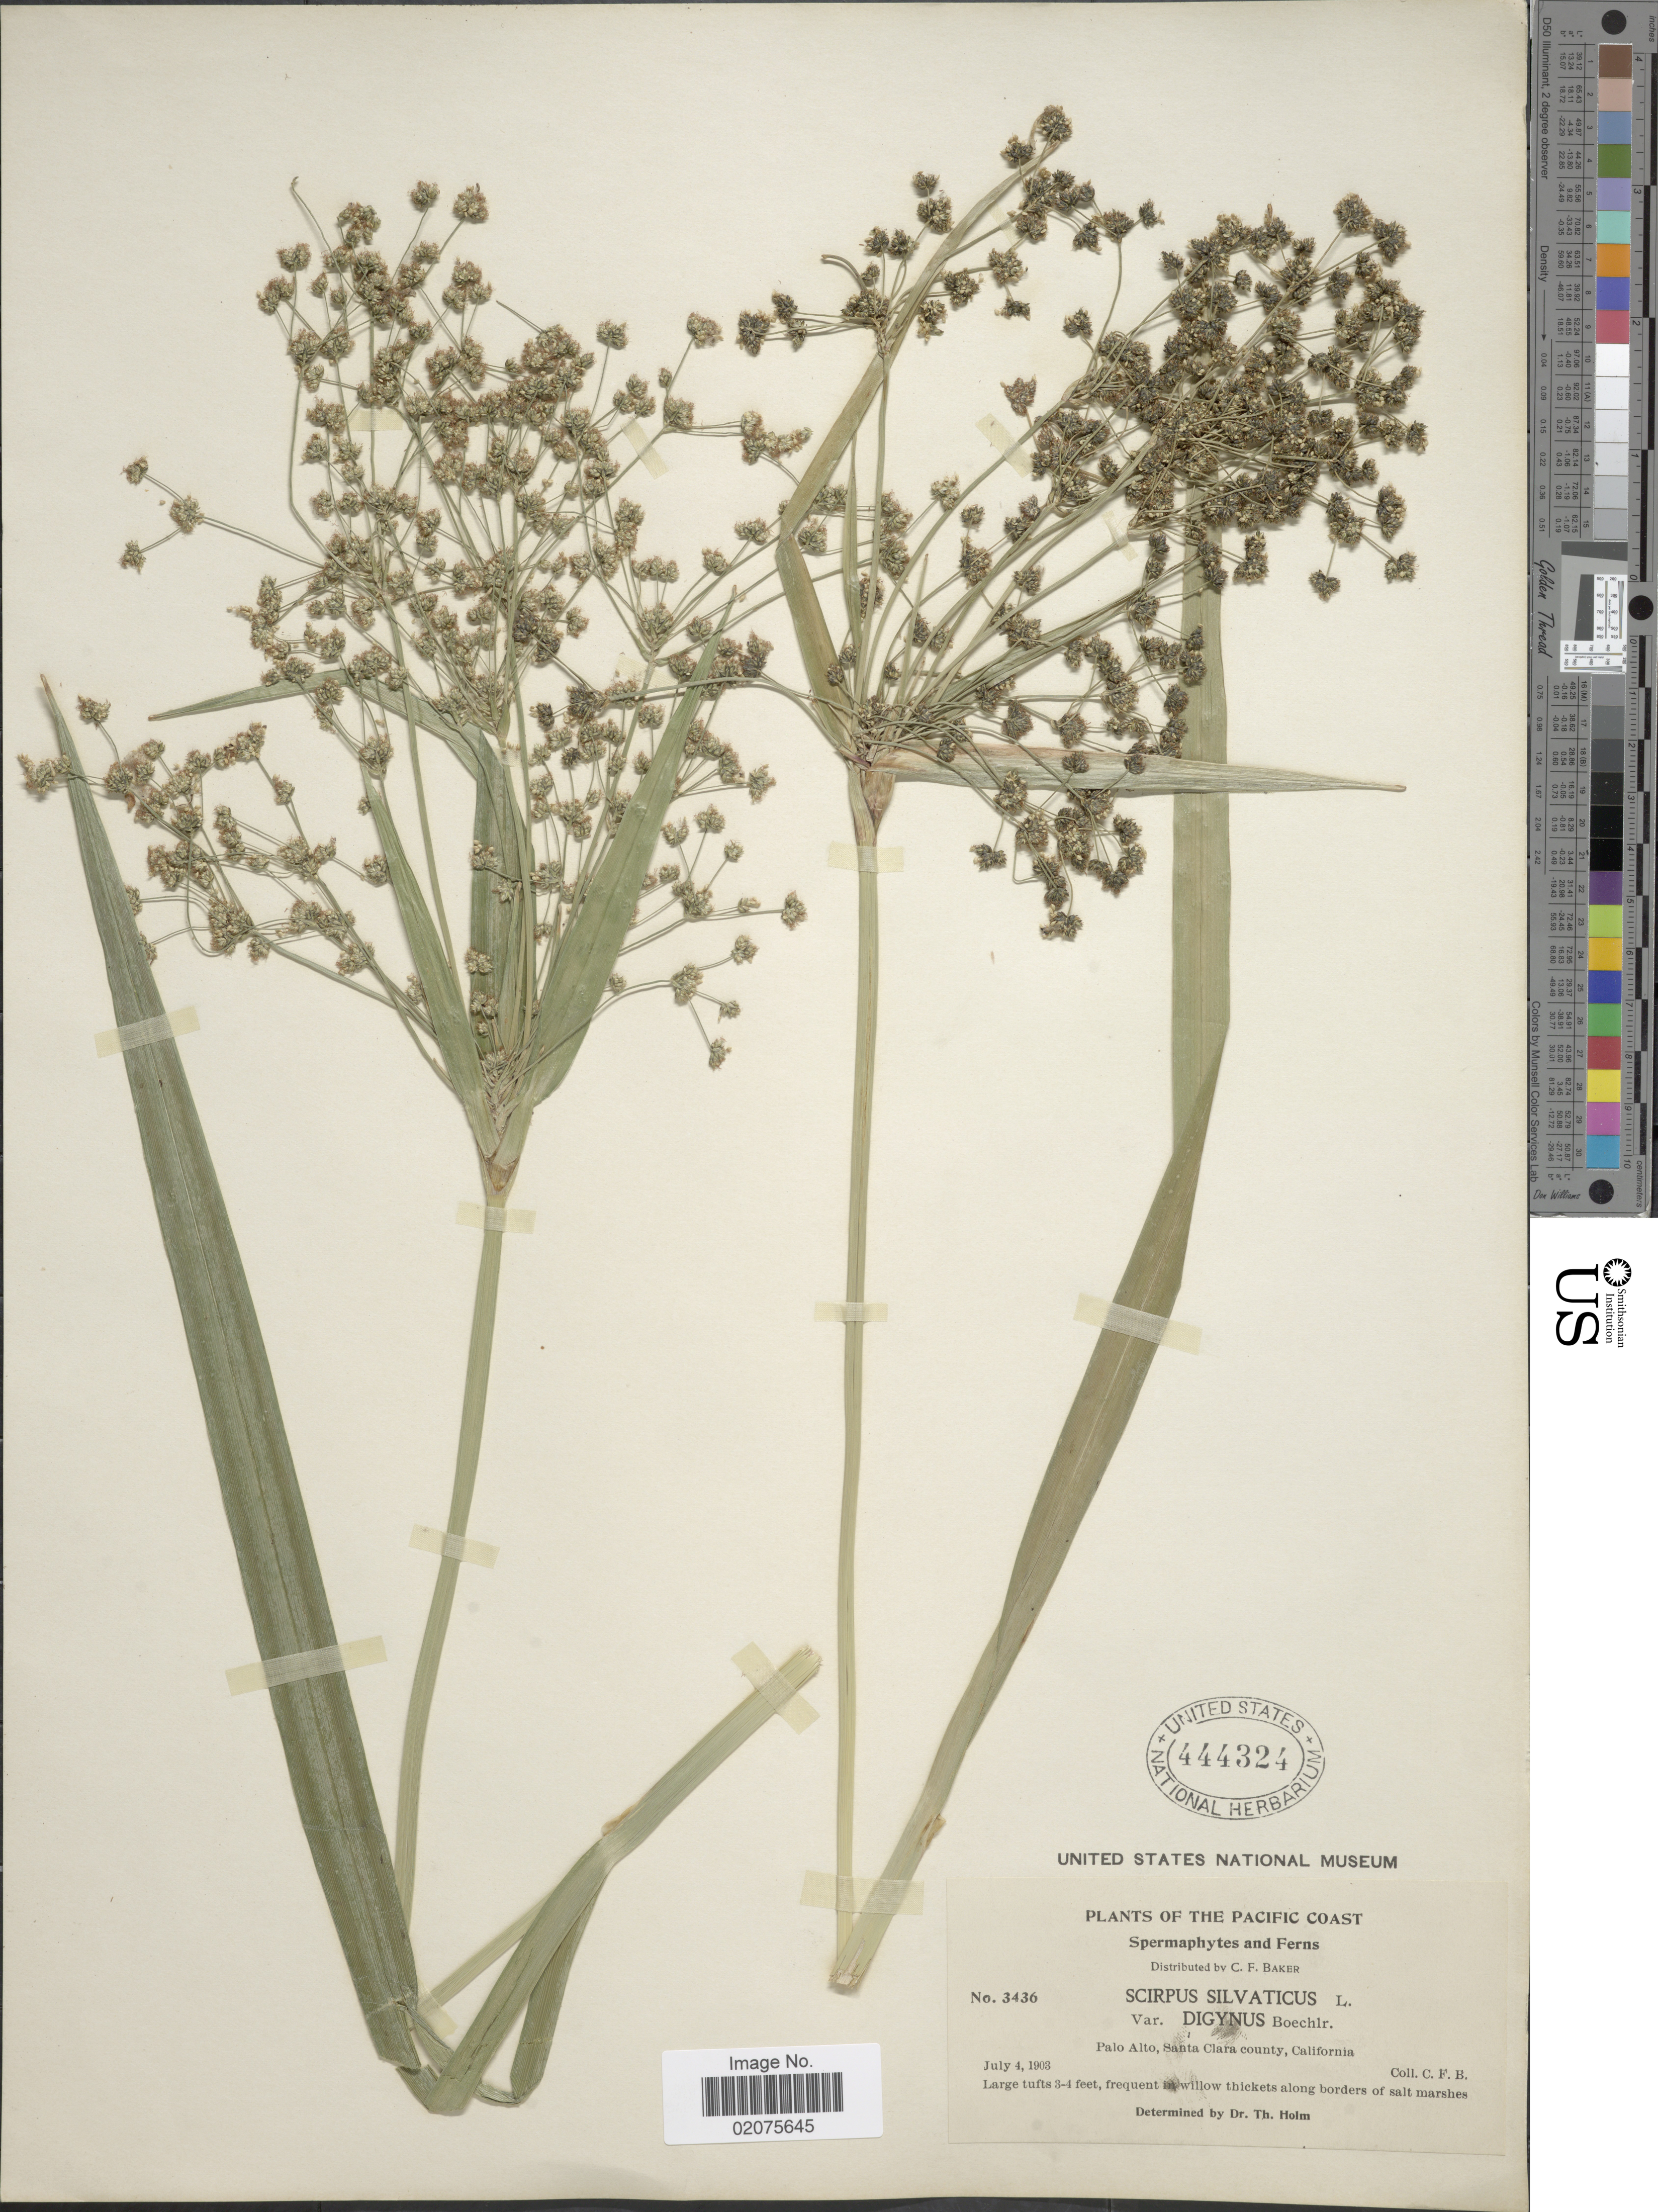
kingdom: Plantae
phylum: Tracheophyta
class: Liliopsida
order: Poales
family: Cyperaceae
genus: Scirpus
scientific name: Scirpus microcarpus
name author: J. Presl & C. Presl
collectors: C. F. Baker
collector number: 3436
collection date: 1903-07-04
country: United States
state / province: California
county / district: Santa Clara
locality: The Pacific Coast. Palo Alto, Santa Clara county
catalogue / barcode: US 444324